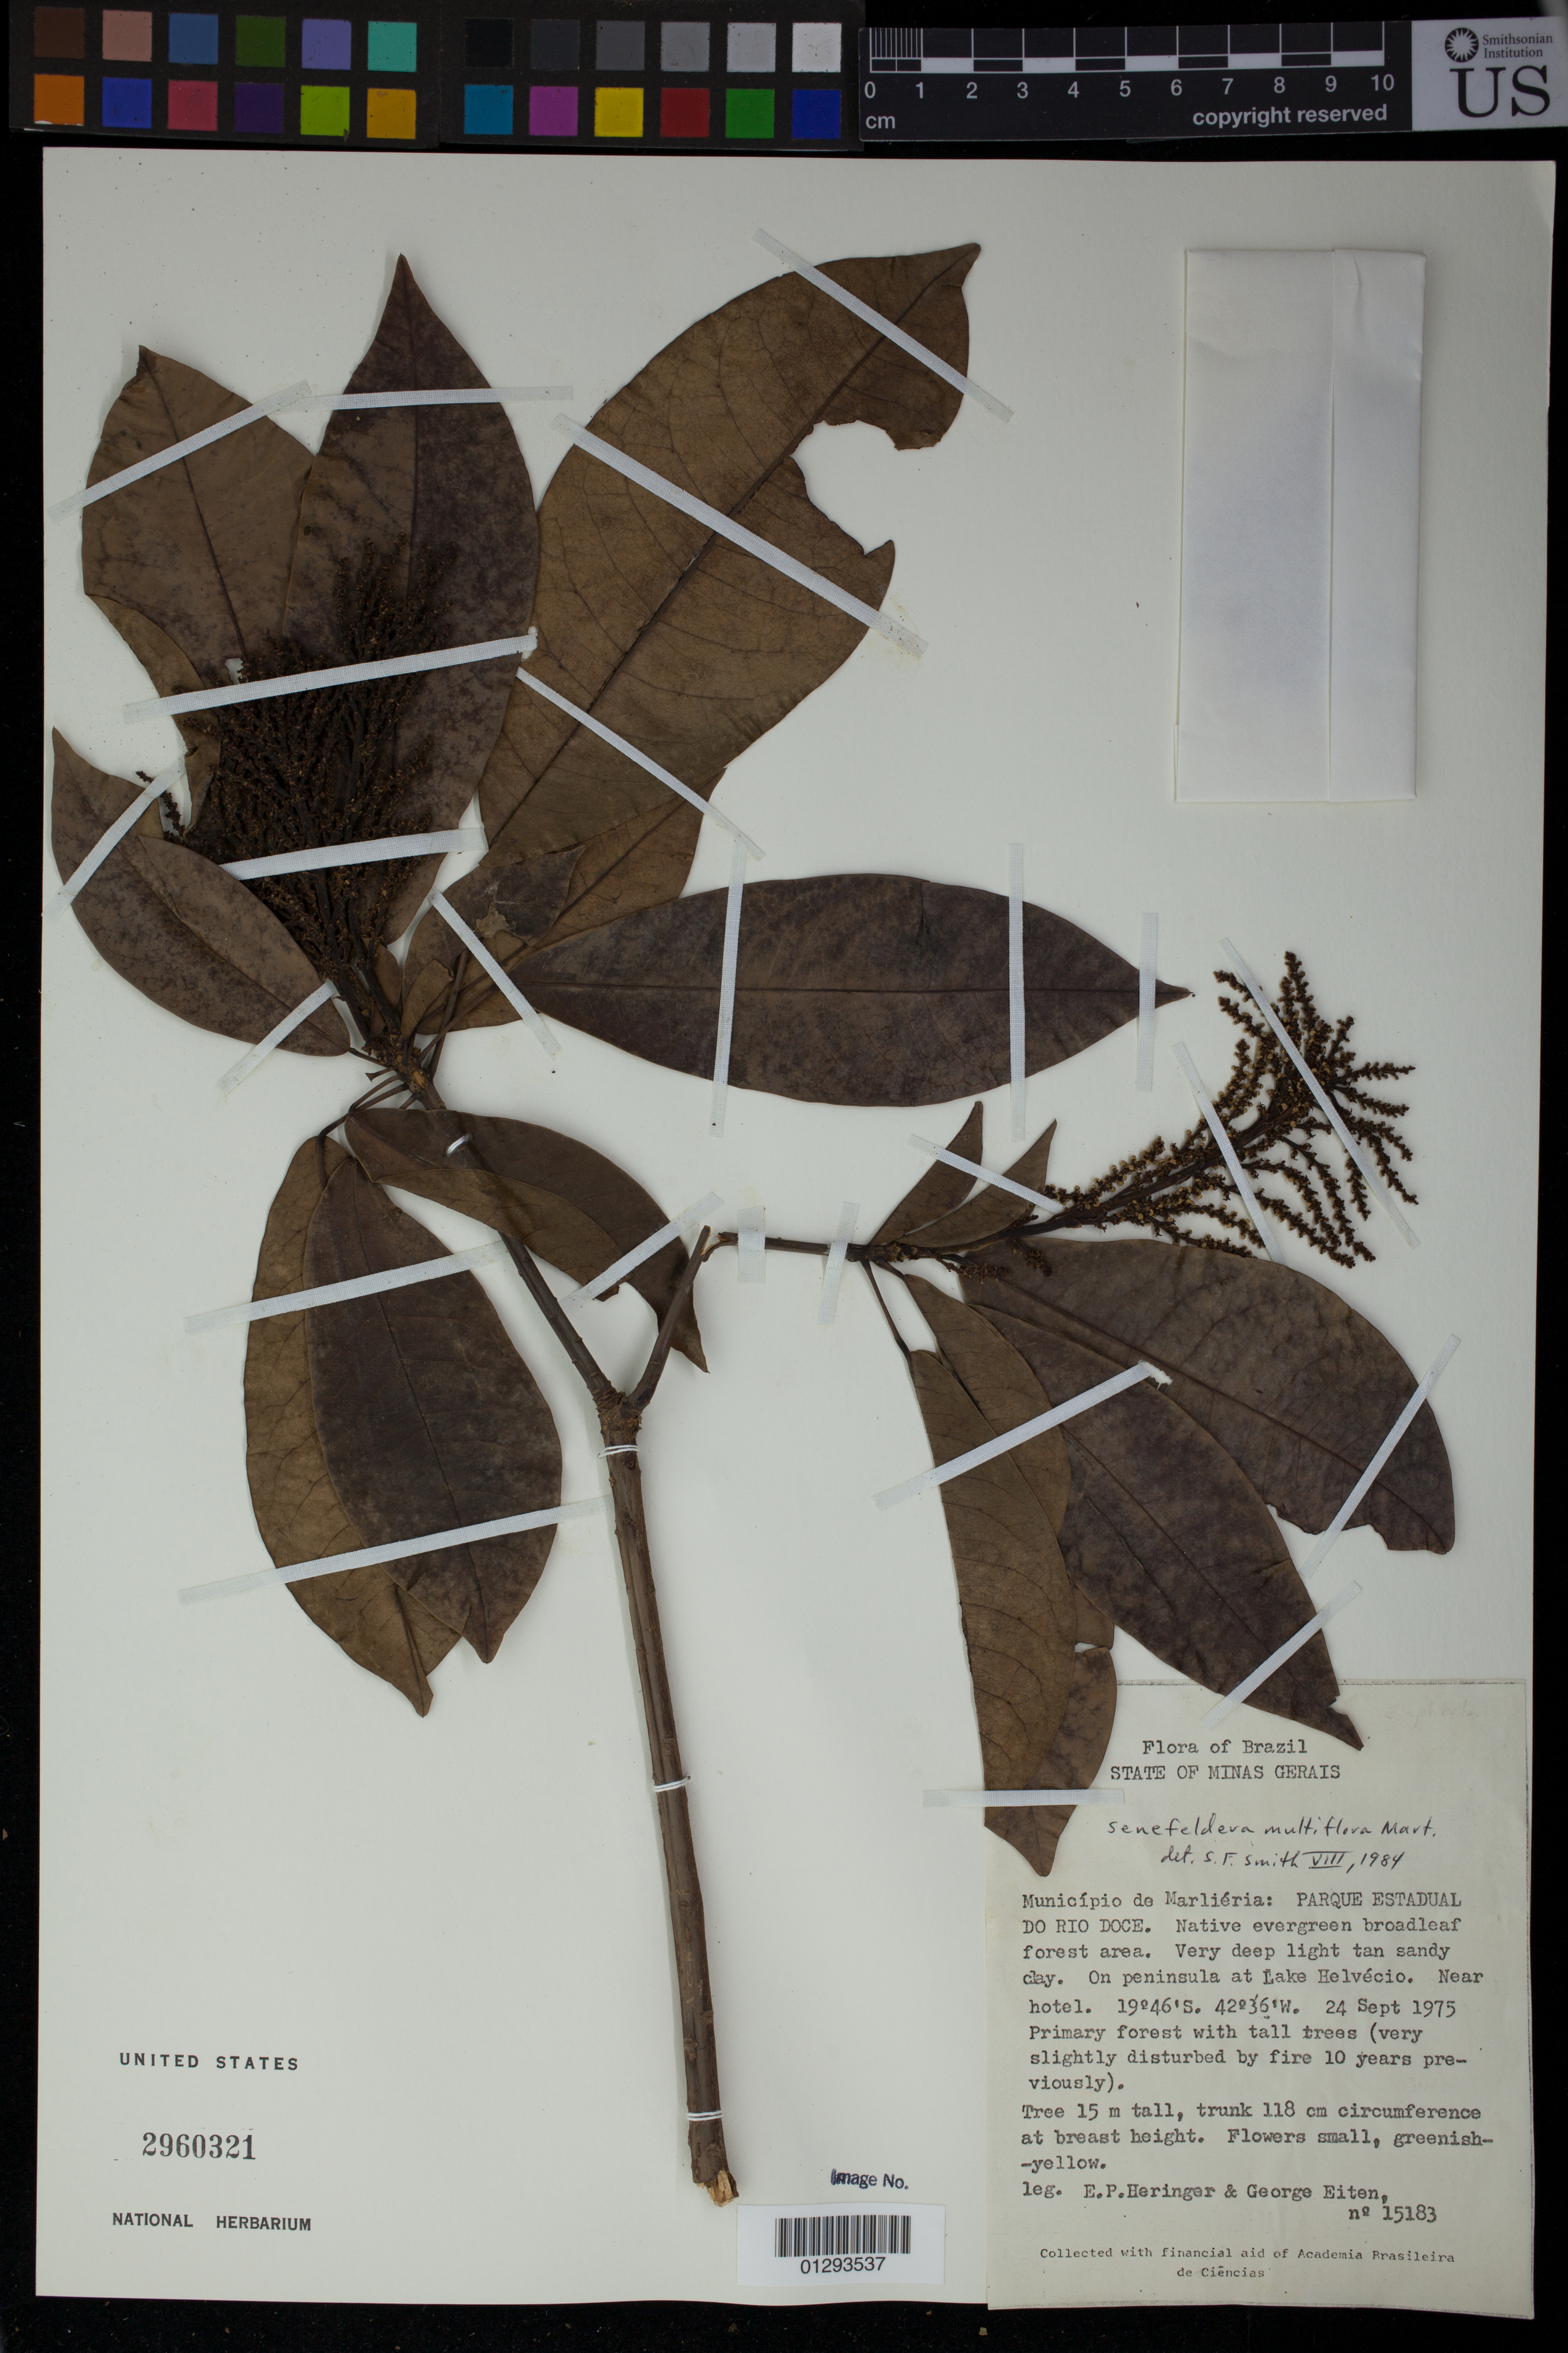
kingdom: Plantae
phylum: Tracheophyta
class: Magnoliopsida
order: Malpighiales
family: Euphorbiaceae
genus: Senefeldera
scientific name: Senefeldera multiflora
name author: Mart.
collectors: E. P. Heringer & G. Eiten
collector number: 15183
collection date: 1975-09-24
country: Brazil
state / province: Minas Gerais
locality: Municipio de Marlieria: Parque Estadual do Rio Doce. On peninsula at Lake Helvecio. Near hotel.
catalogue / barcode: US 2960321